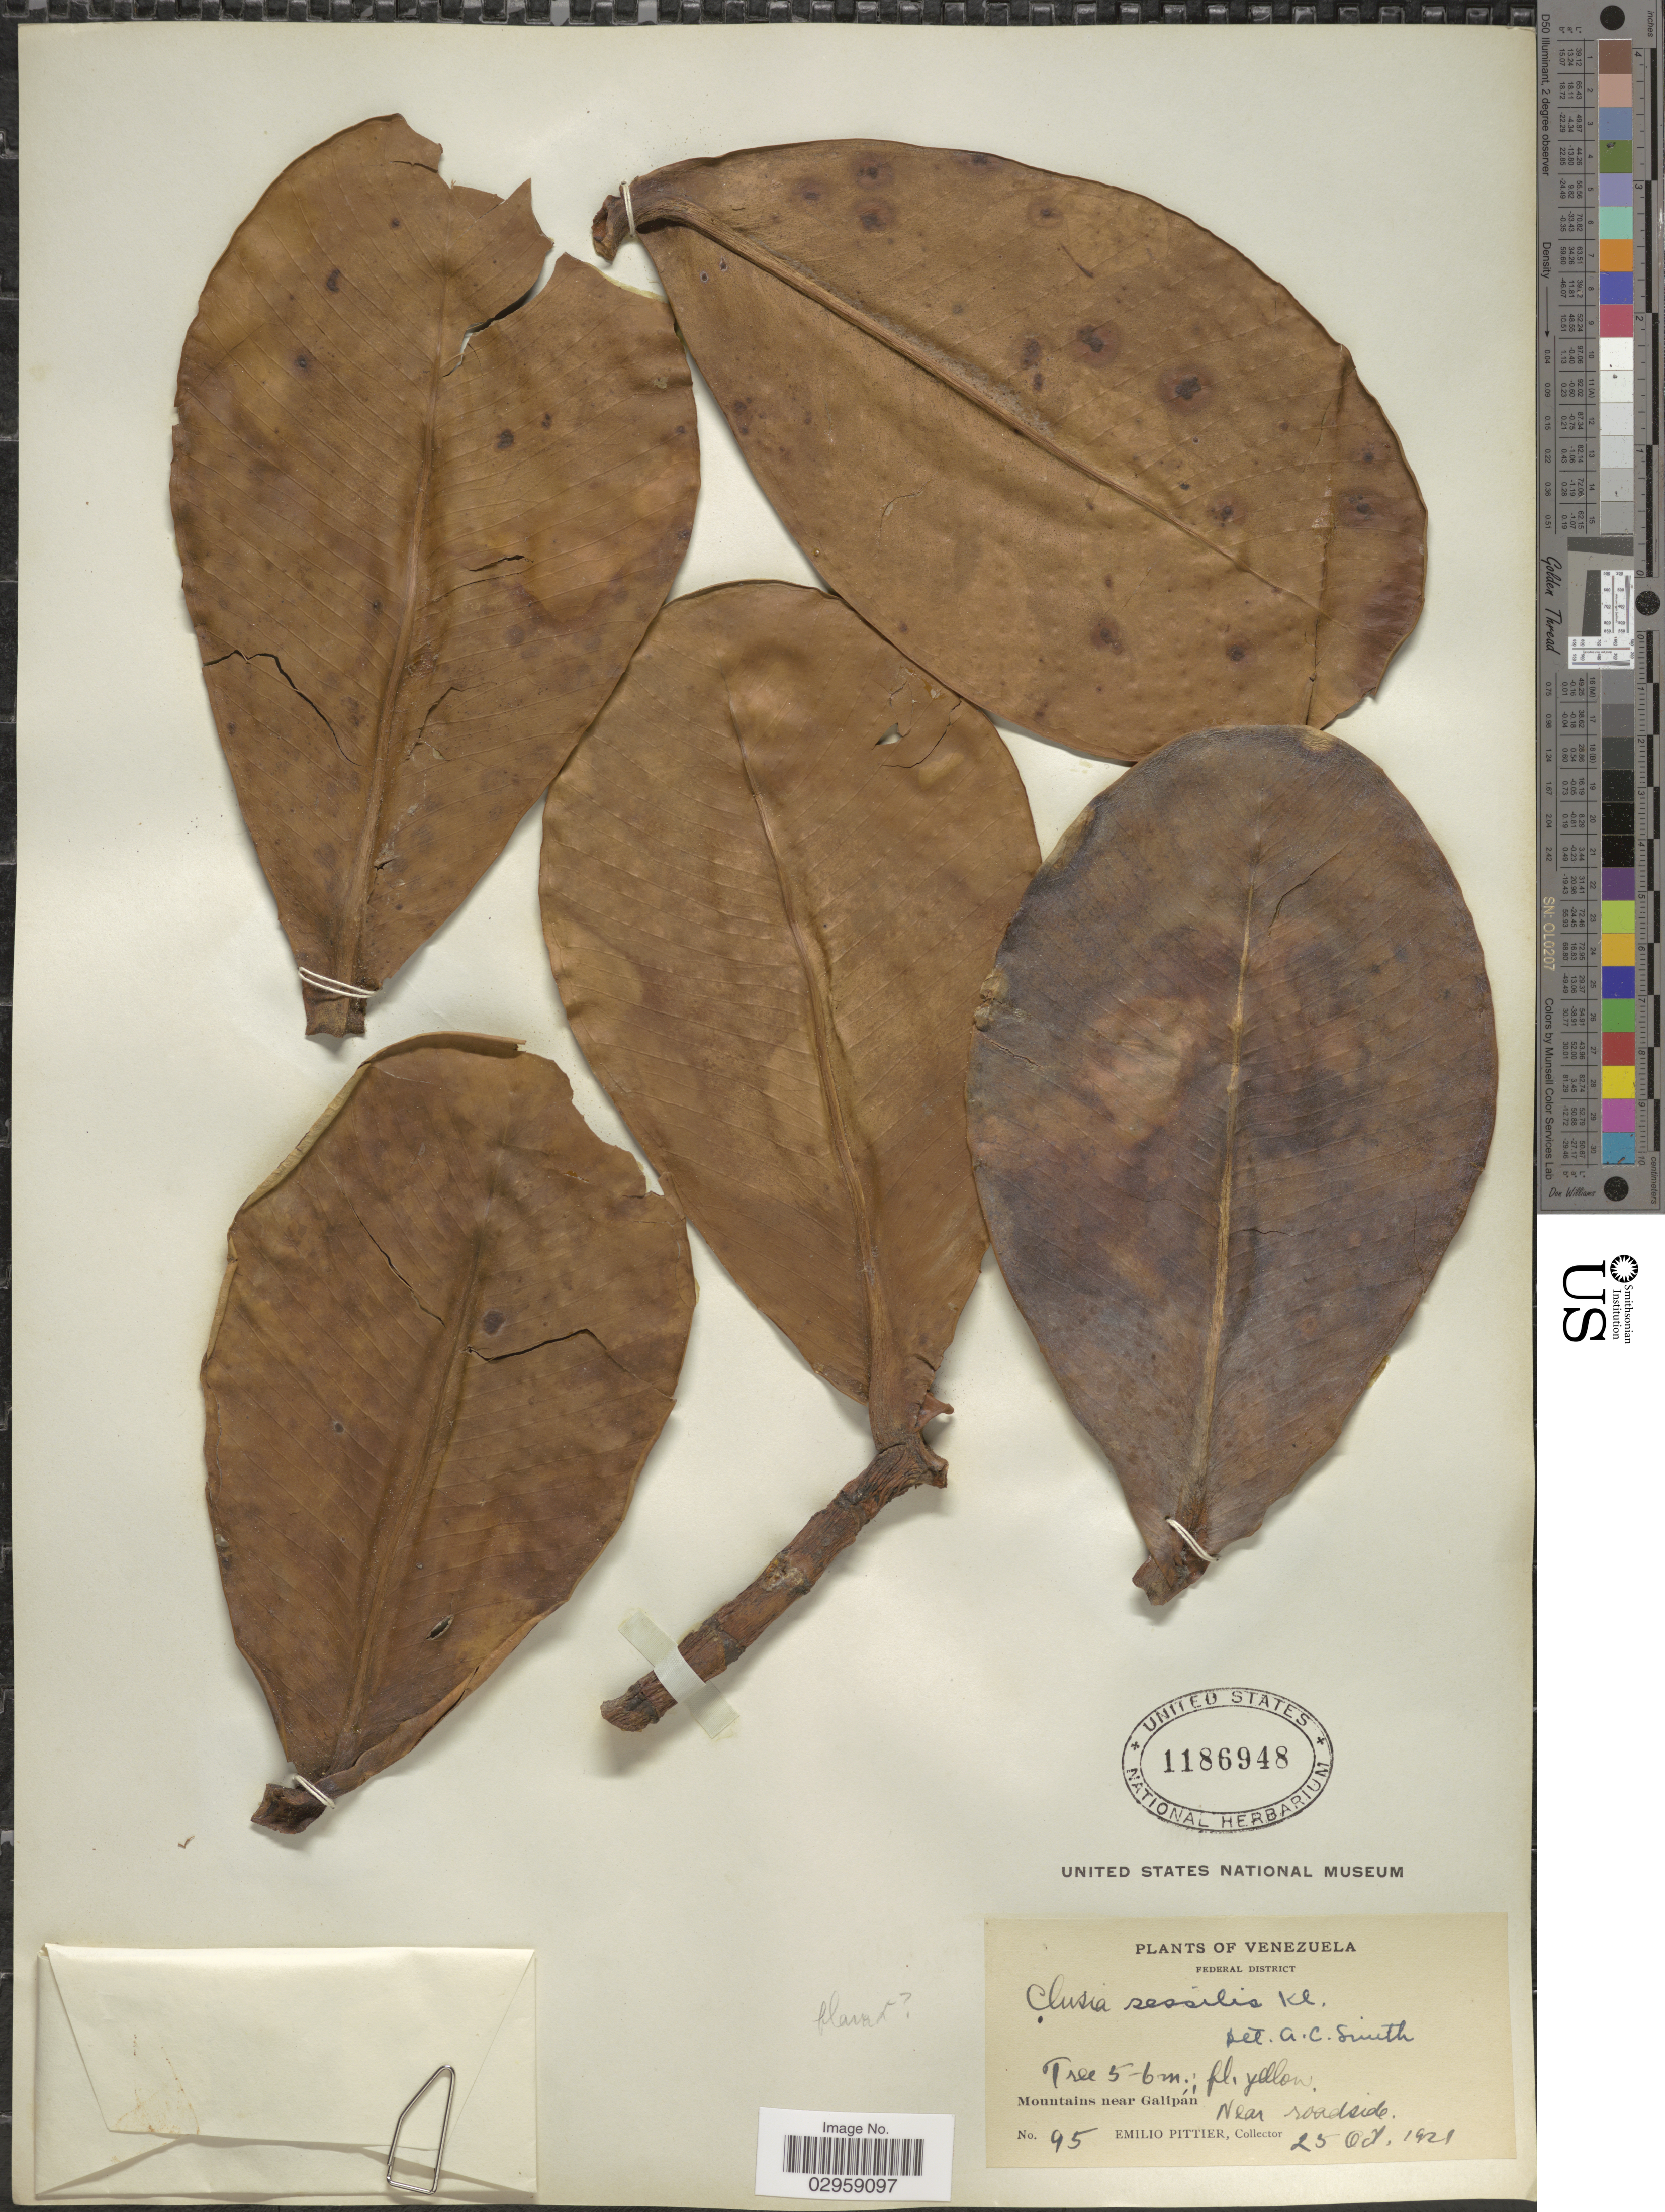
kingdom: Plantae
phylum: Tracheophyta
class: Magnoliopsida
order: Malpighiales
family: Clusiaceae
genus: Clusia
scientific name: Clusia alata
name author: Triana & Planch.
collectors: E. Pittier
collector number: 95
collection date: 1921-10-25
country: Venezuela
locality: Federal District. Mountains near Gallipán. Near roadside.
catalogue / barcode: US 1186948